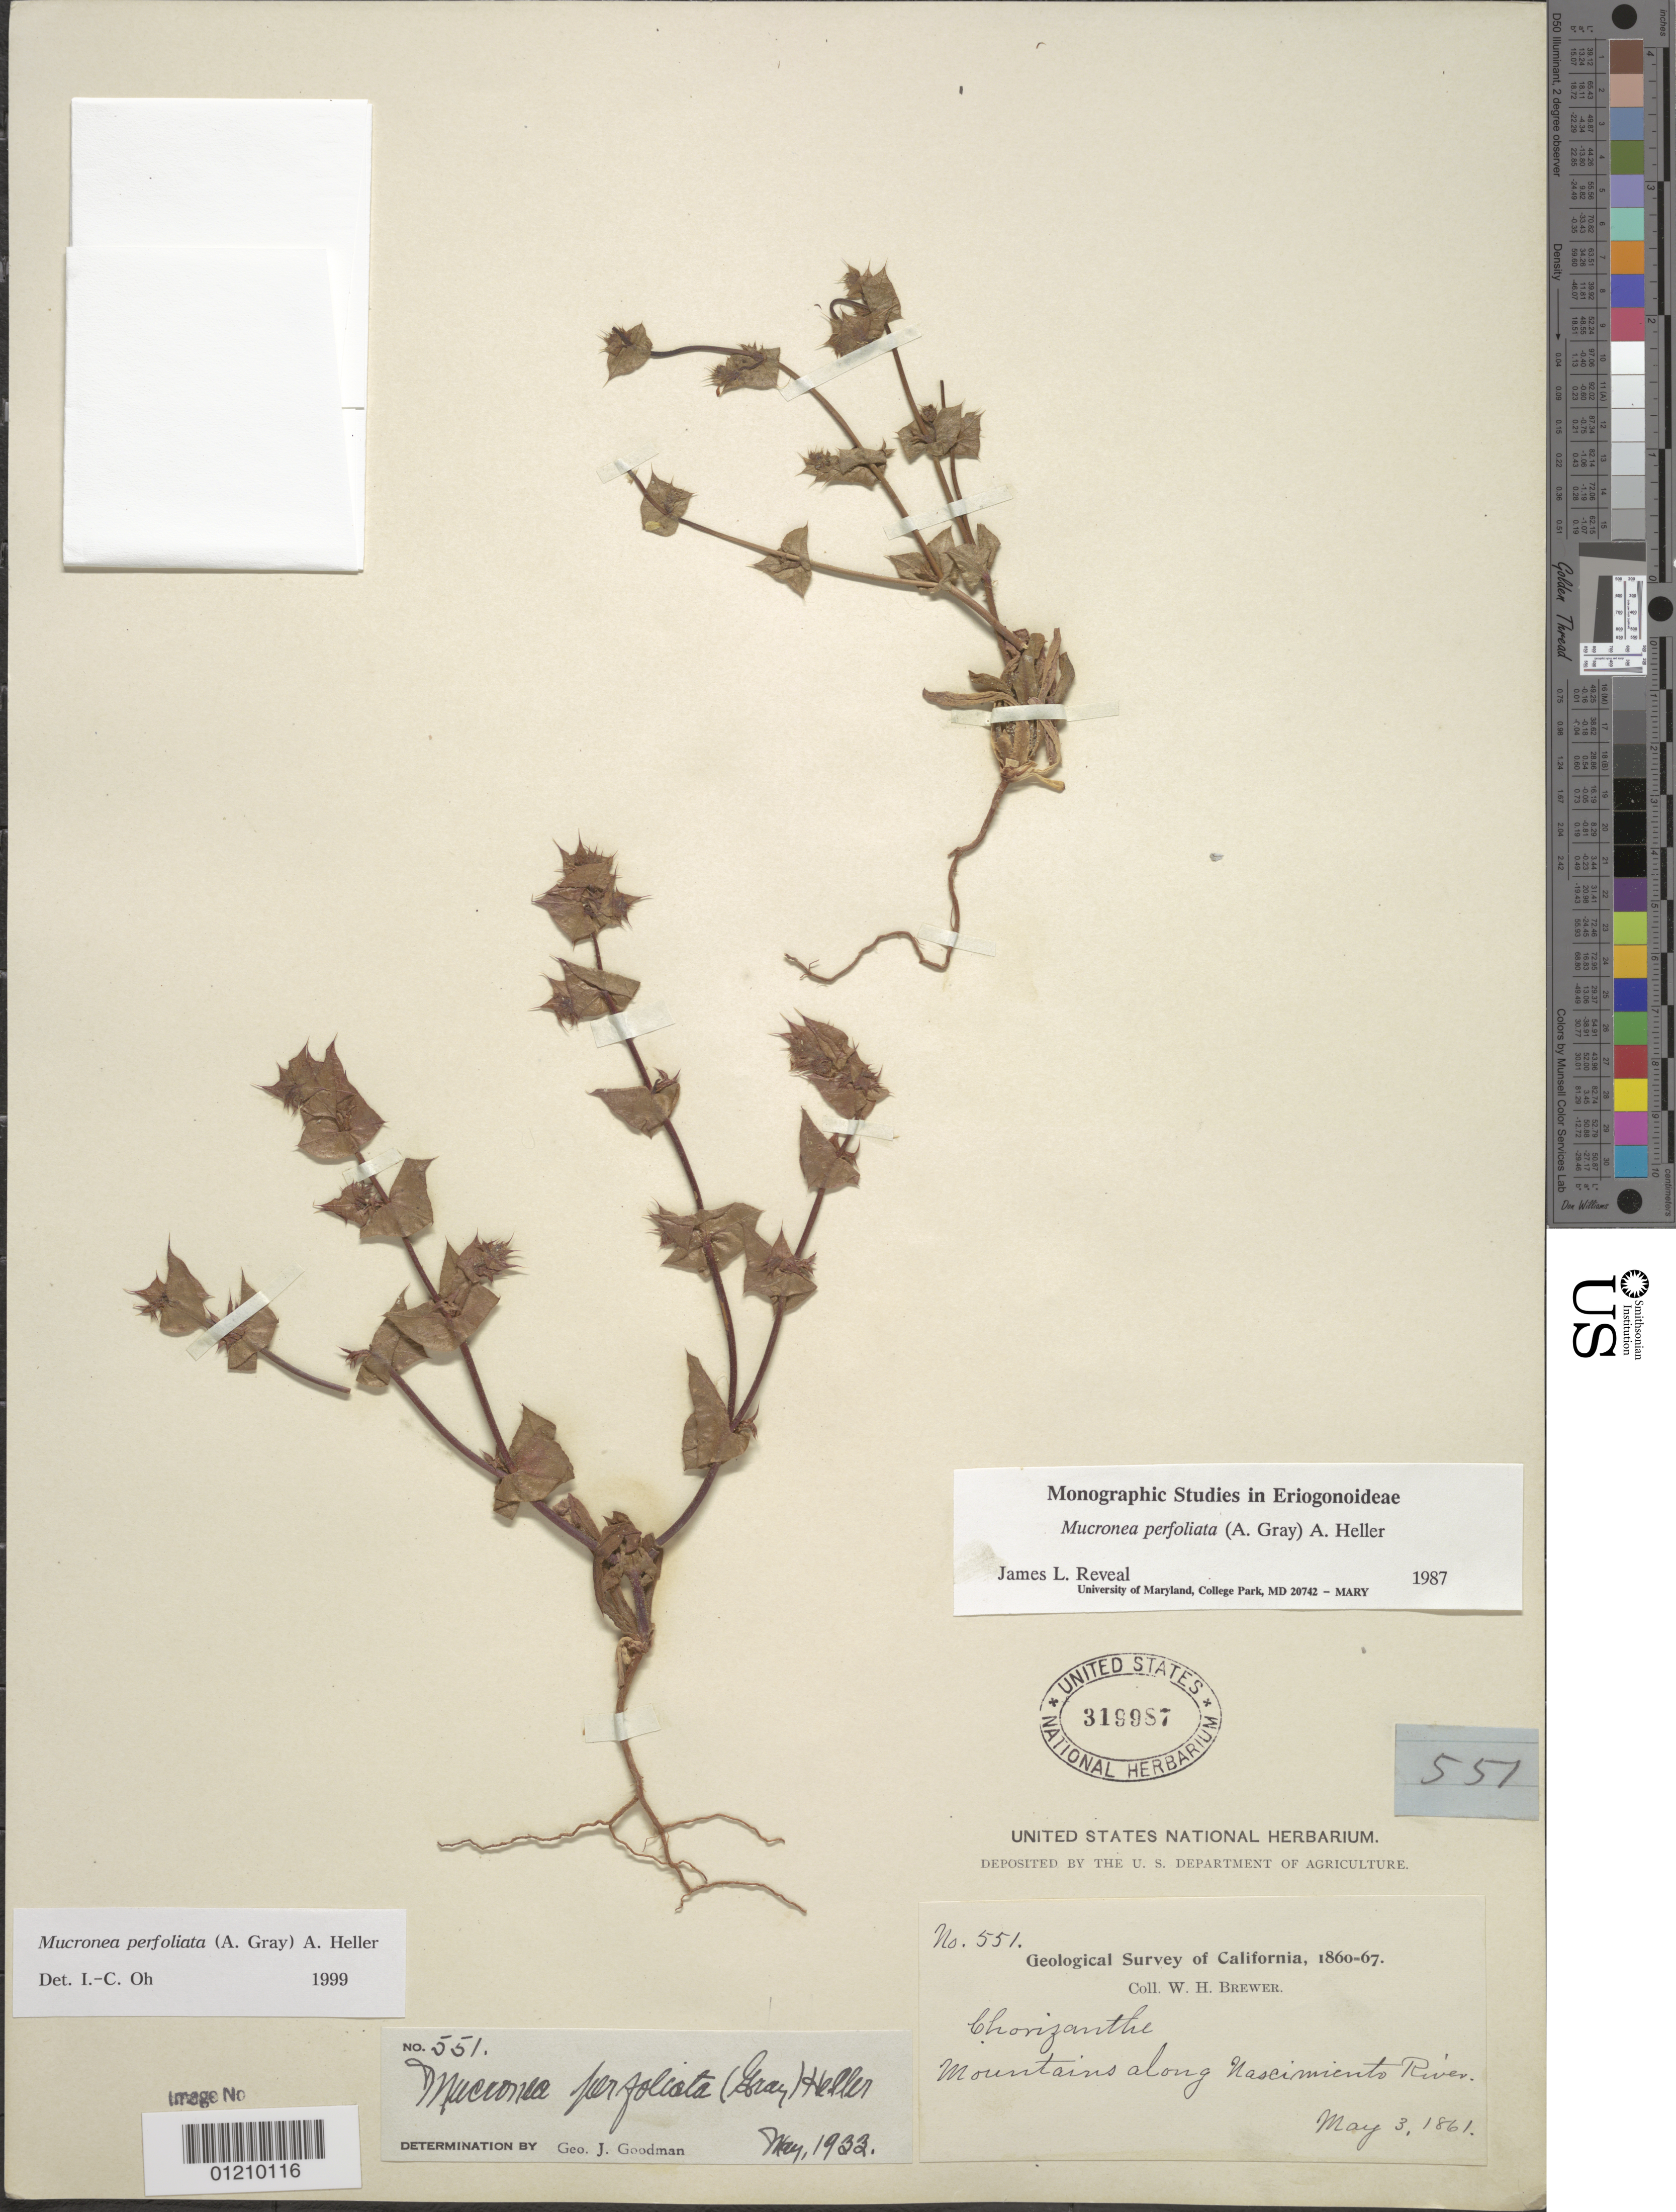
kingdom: Plantae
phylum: Tracheophyta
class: Magnoliopsida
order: Caryophyllales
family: Polygonaceae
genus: Mucronea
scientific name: Mucronea perfoliata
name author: (A. Gray) A. Heller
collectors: W. H. Brewer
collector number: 551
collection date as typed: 03 May 1861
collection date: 1861-05-03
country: United States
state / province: California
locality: Mountains along Nacismiento River.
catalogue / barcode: US 319987